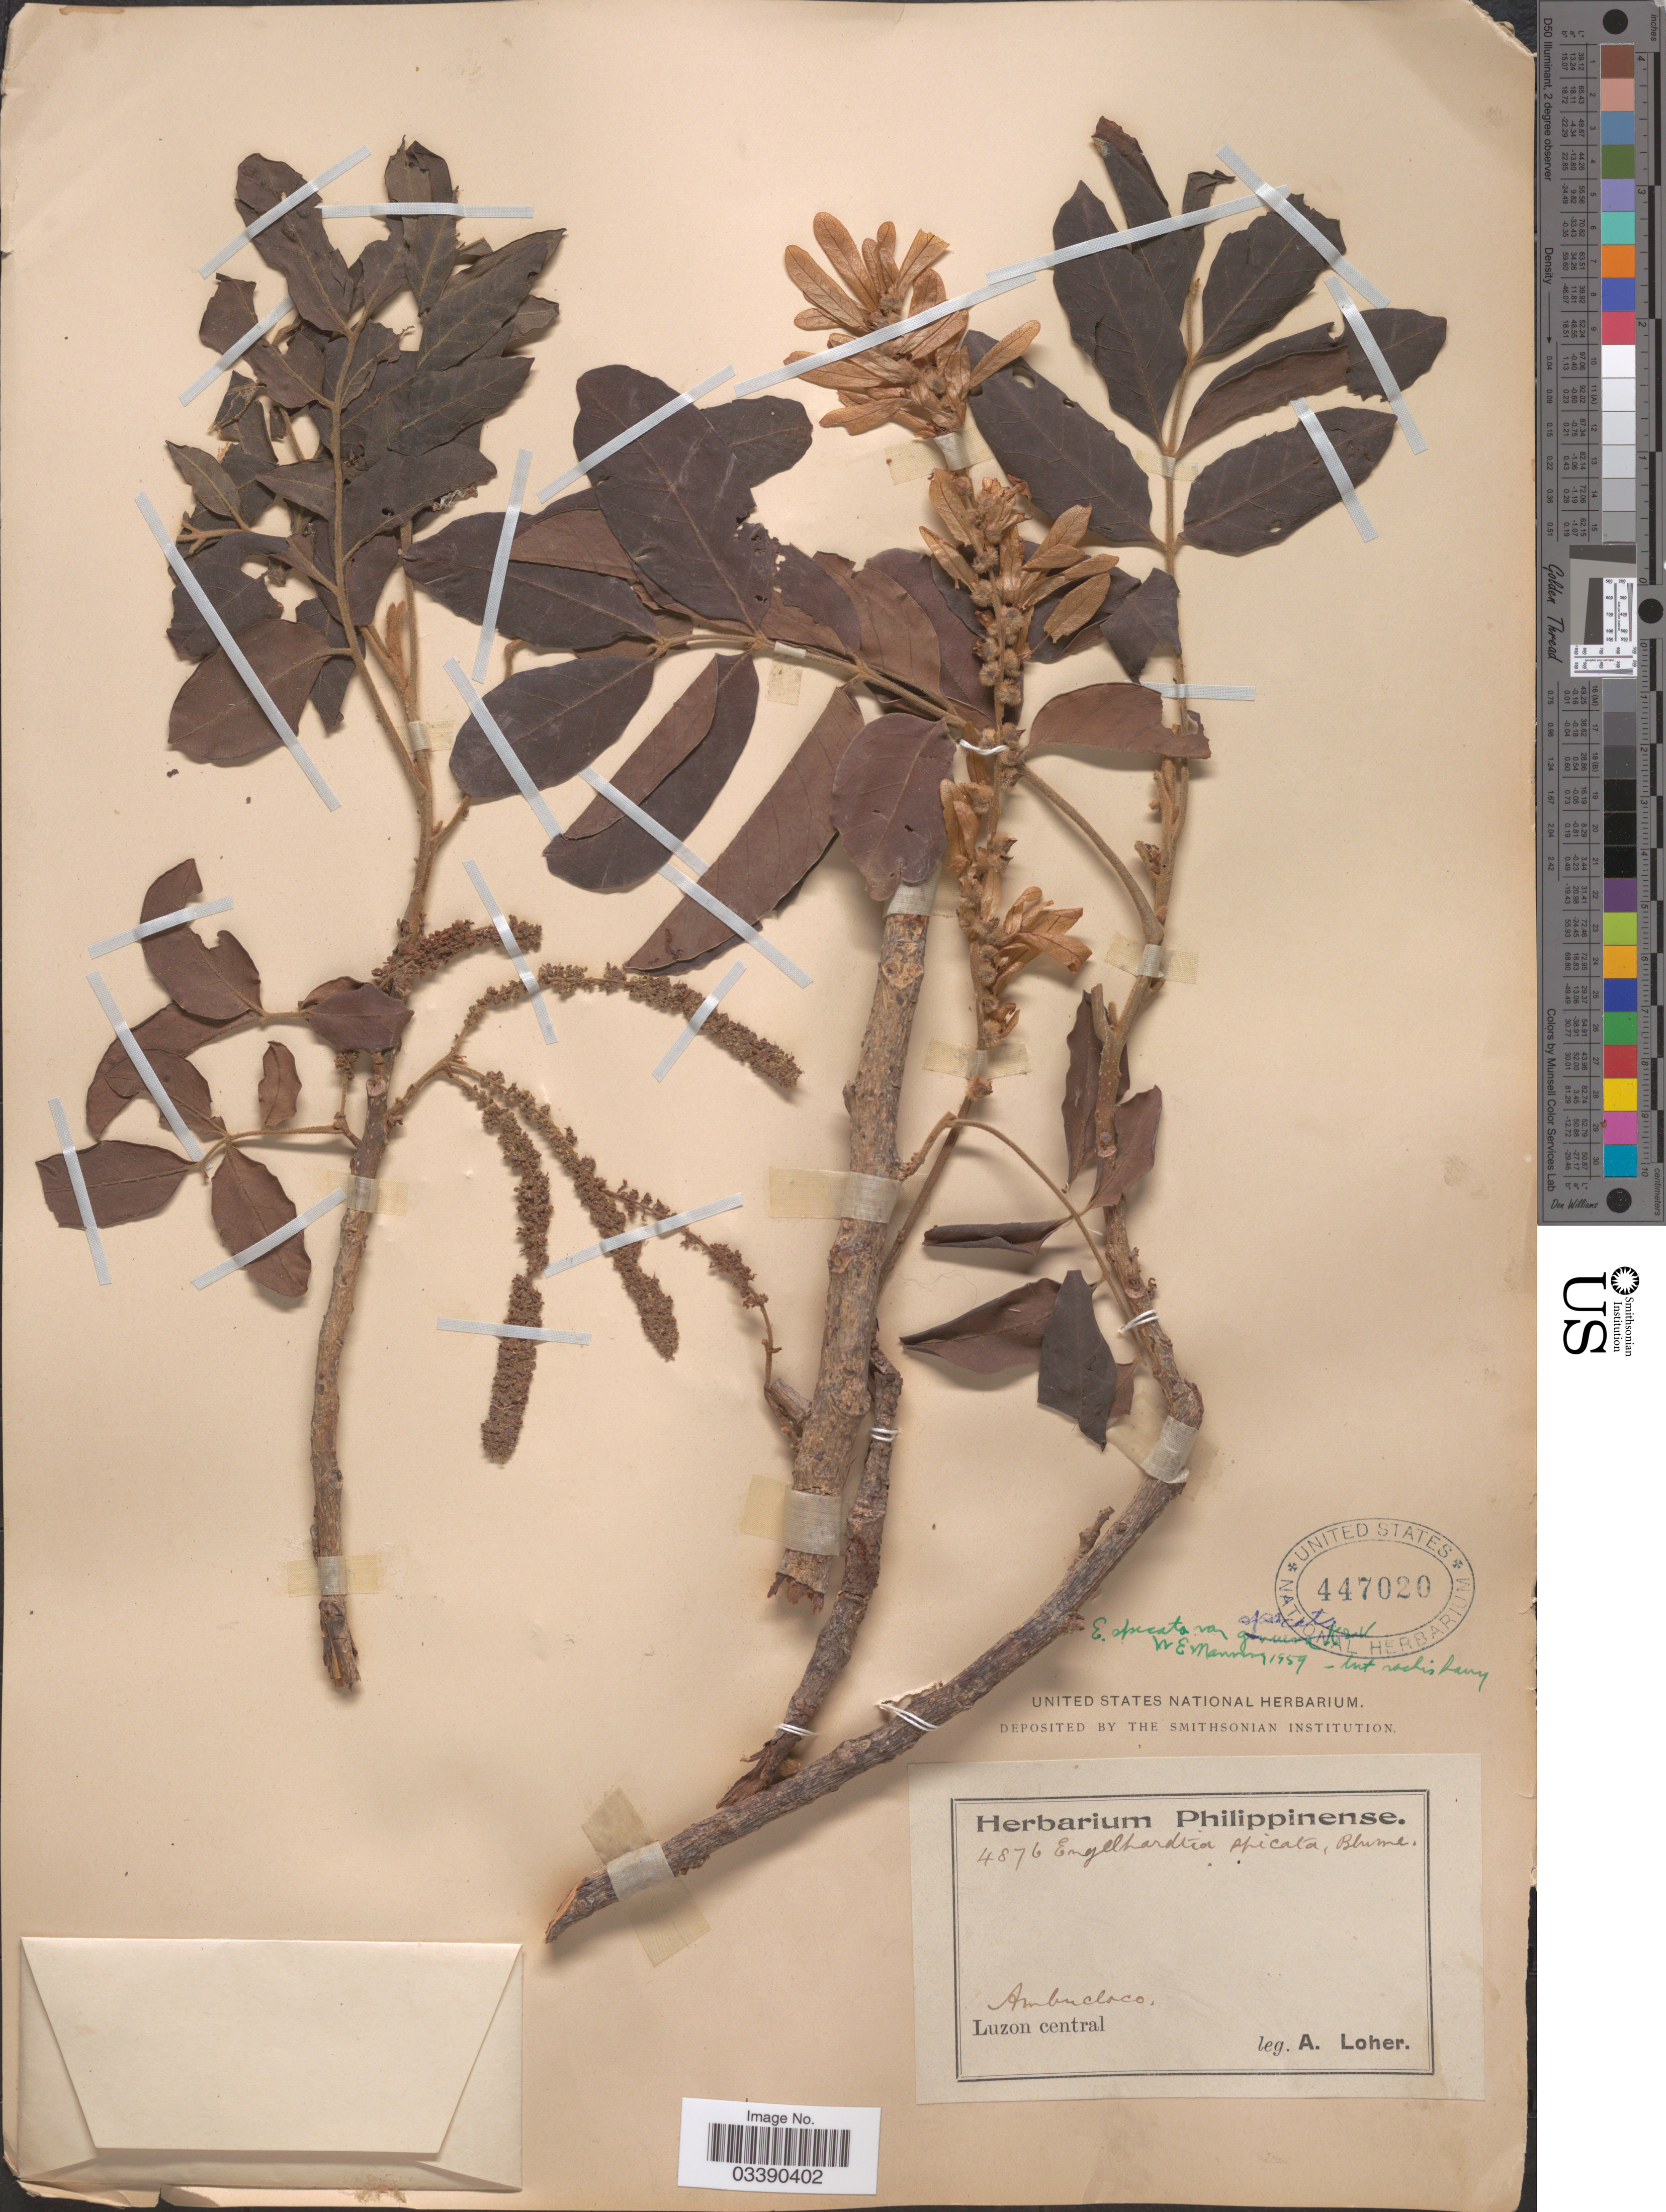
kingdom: Plantae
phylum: Tracheophyta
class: Magnoliopsida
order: Fagales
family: Juglandaceae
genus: Engelhardia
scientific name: Engelhardia spicata var. spicata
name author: Lesch. ex Blume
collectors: A. Loher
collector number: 4876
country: Philippines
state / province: Central Luzon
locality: Ambuclaco (Correct spelling: Ambuklao). Luzon central.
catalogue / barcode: US 447020